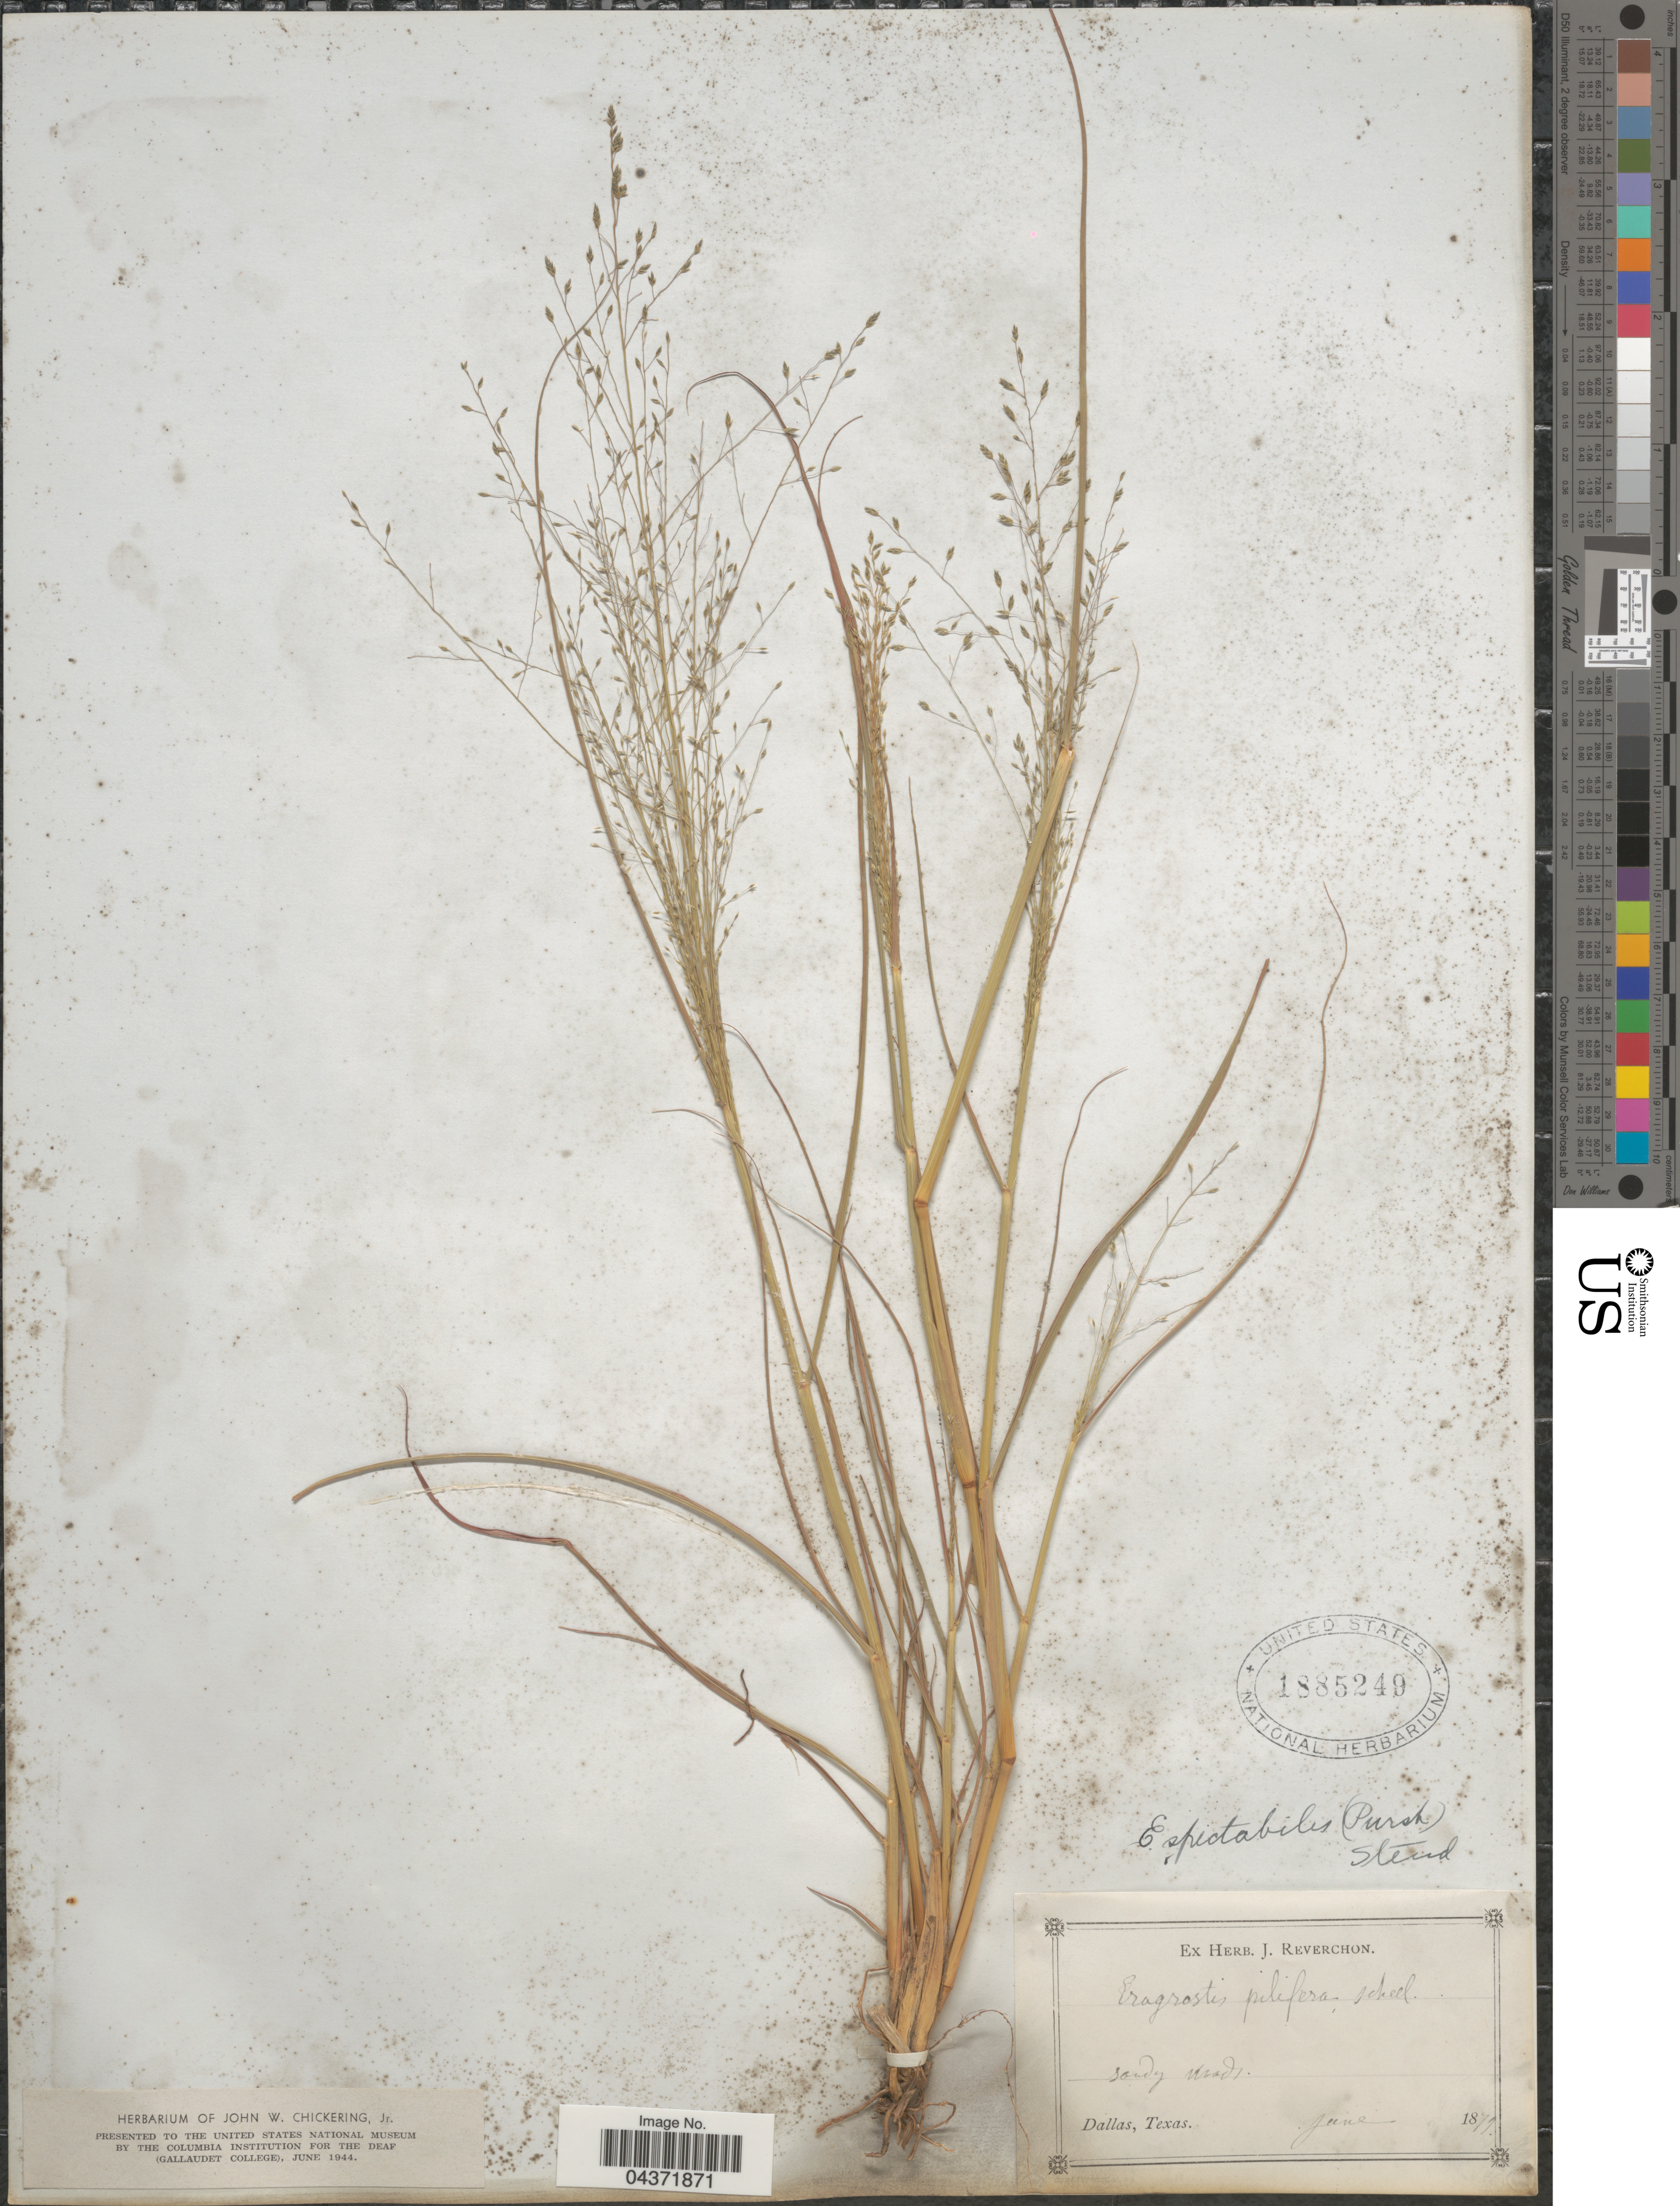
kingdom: Plantae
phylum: Tracheophyta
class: Liliopsida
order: Poales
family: Poaceae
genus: Eragrostis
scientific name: Eragrostis spectabilis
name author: (Pursh) Steud.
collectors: ex herb. J. Reverchon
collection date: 1879-06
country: United States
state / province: Texas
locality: Dallas.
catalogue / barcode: US 1885249